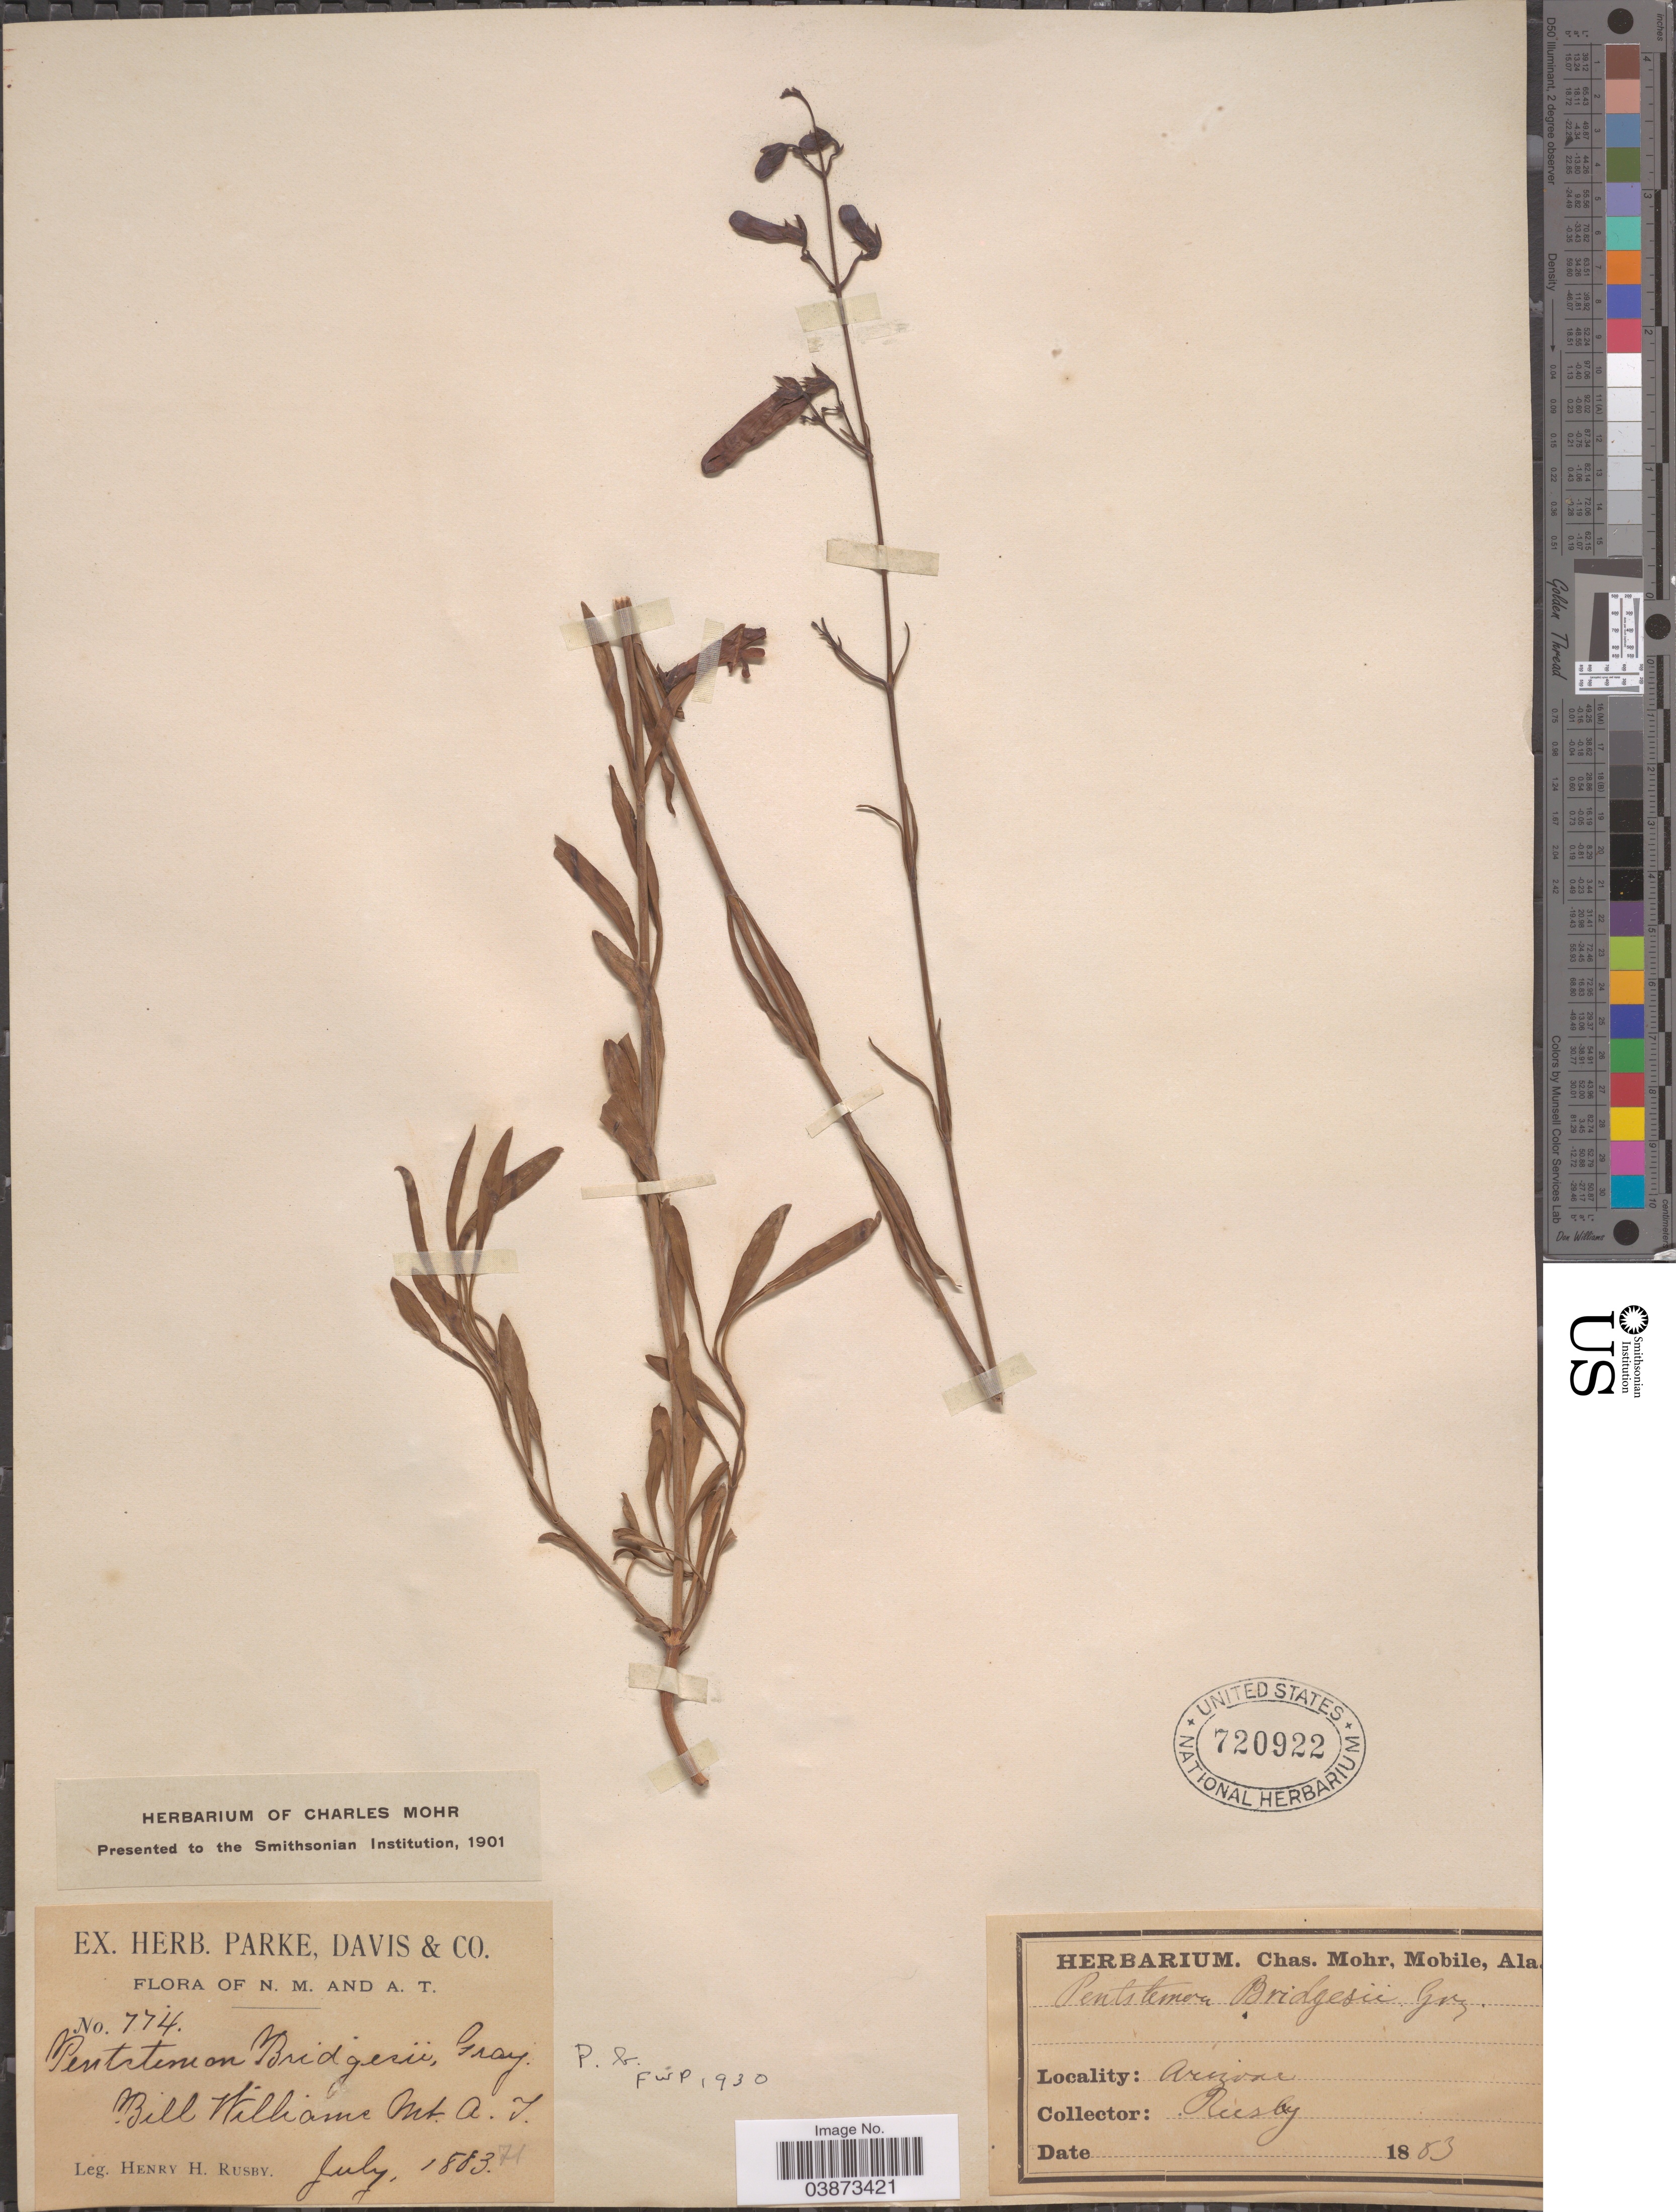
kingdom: Plantae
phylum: Tracheophyta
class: Magnoliopsida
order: Lamiales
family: Plantaginaceae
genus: Penstemon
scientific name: Penstemon bridgesii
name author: A. Gray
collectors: H. H. Rusby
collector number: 774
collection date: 1883-07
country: United States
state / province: Arizona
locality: Bill Williams Mt. A. T.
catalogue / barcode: US 720922